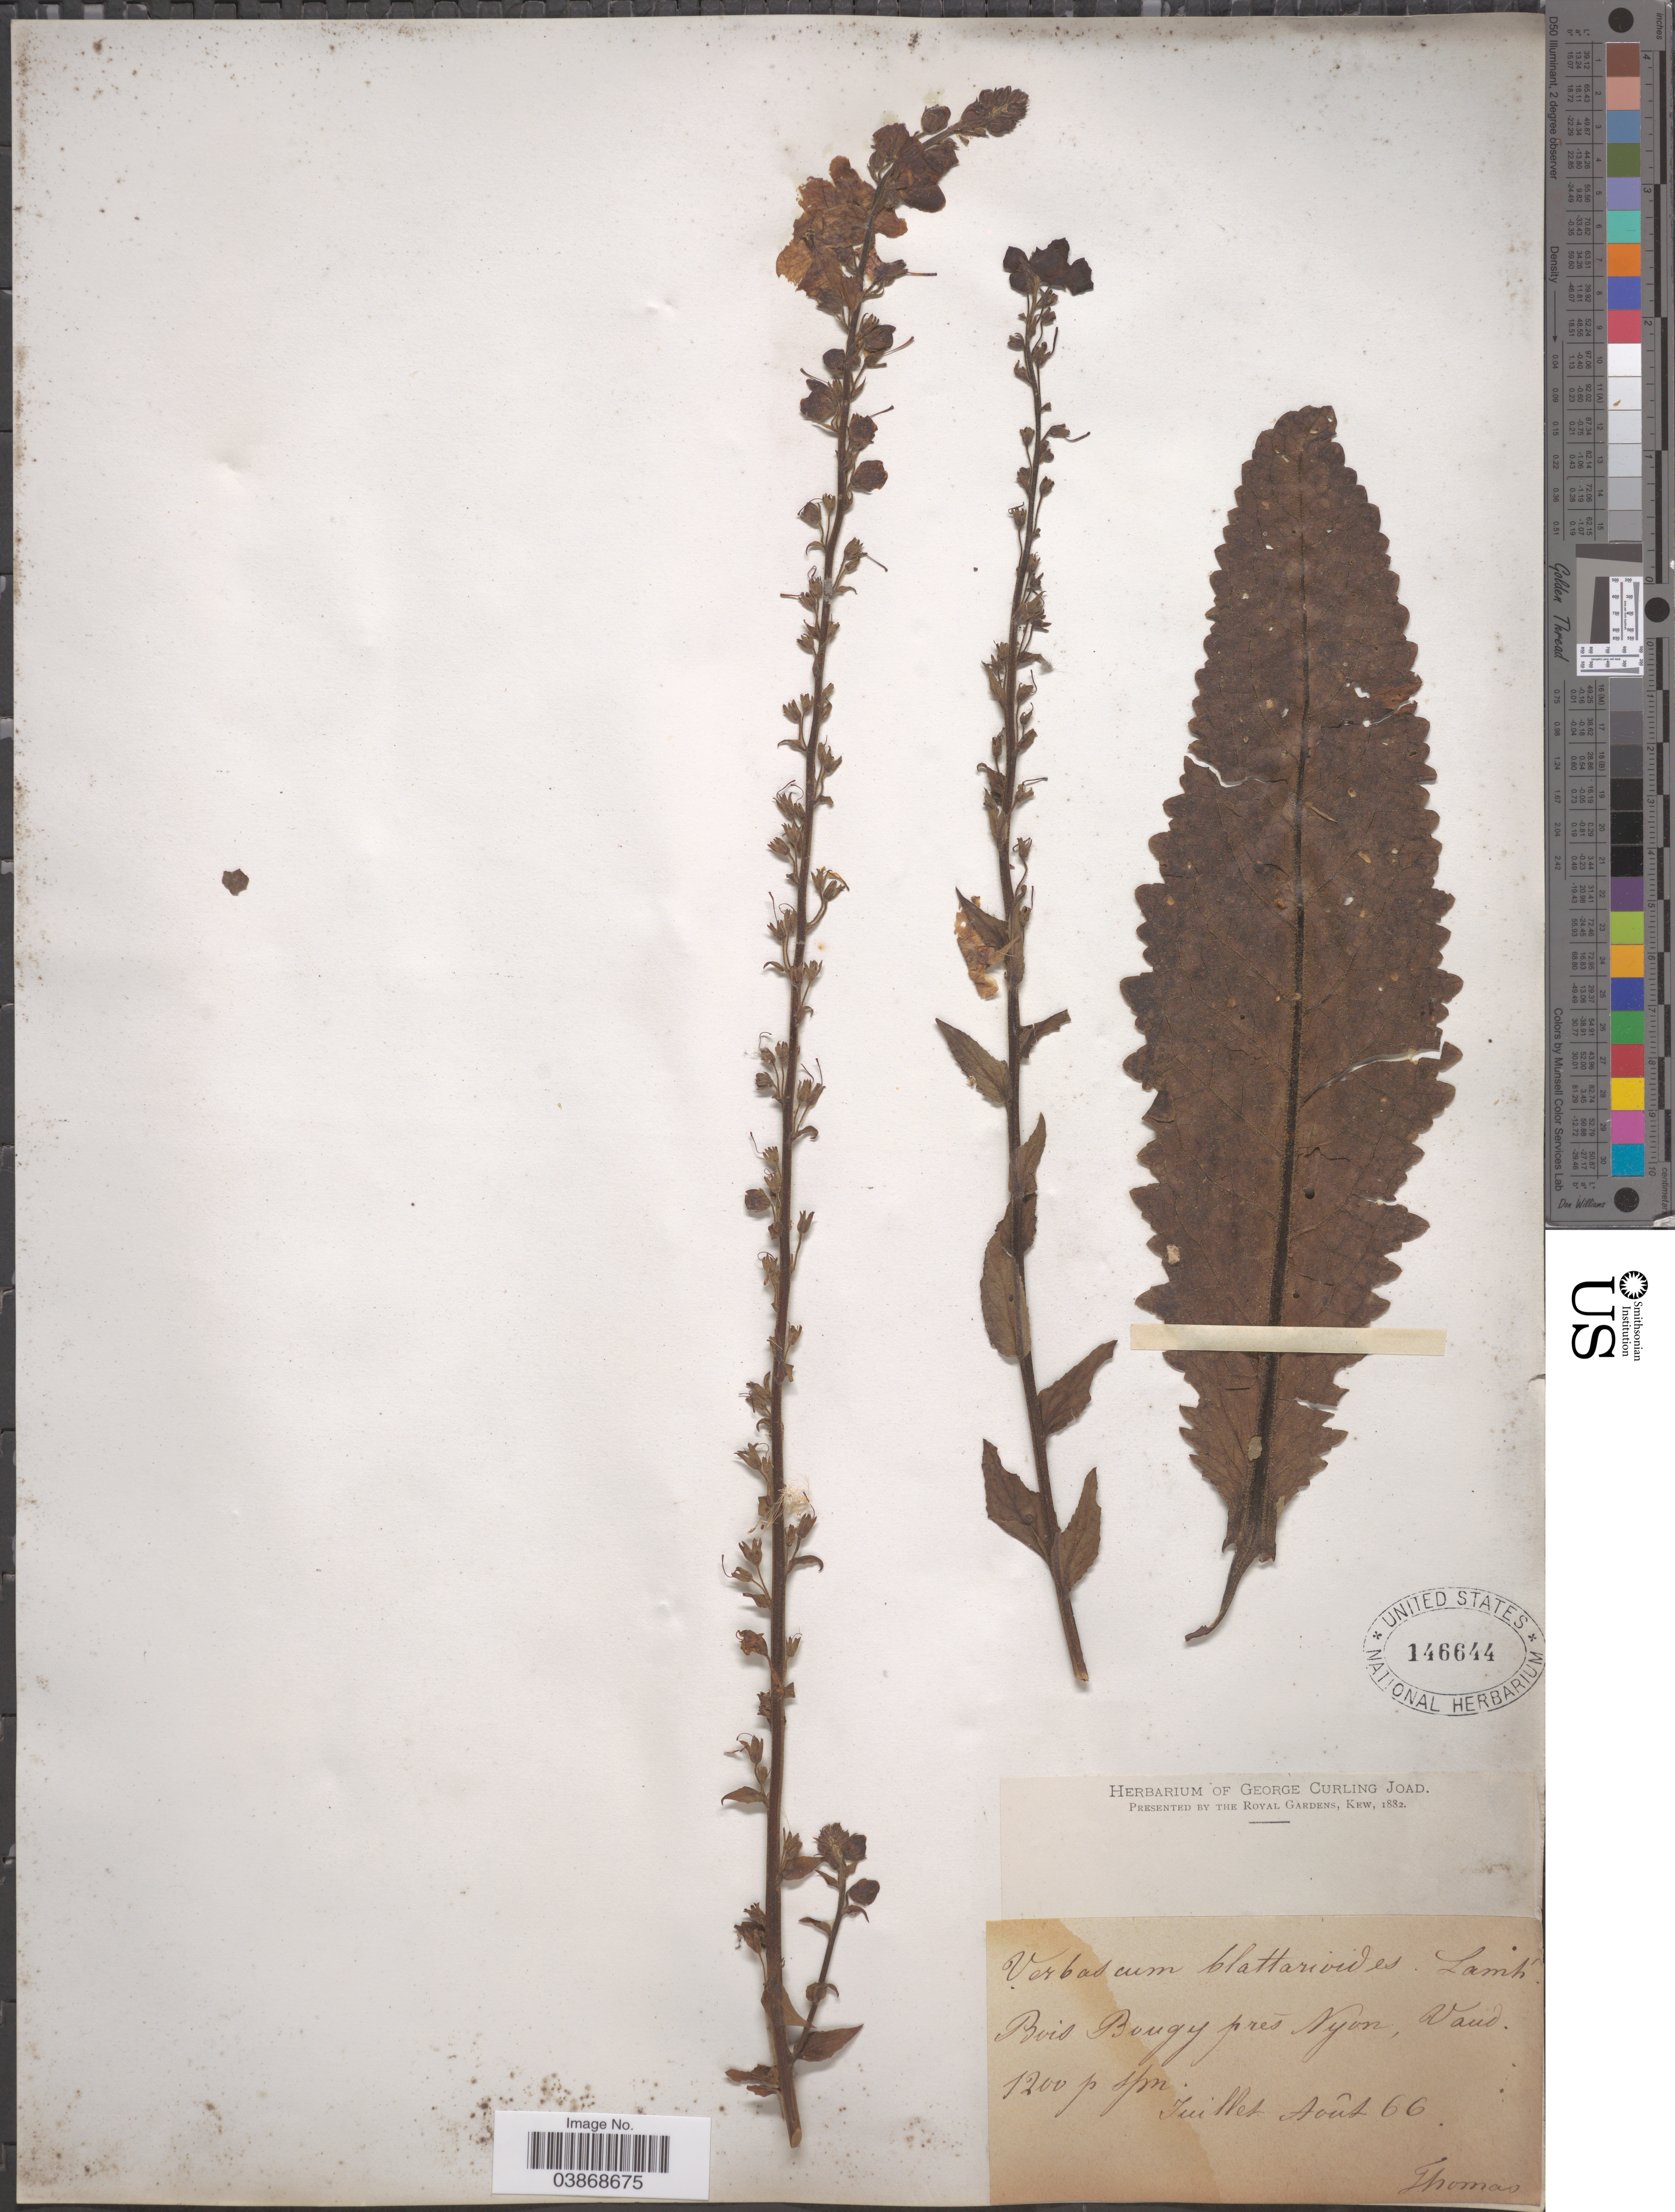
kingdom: Plantae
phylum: Tracheophyta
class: Magnoliopsida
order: Lamiales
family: Scrophulariaceae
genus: Verbascum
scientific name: Verbascum blattarioides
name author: Lam.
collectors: -- Thomas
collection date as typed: Transcribed d/m/y: /7/66 to /8/66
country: Switzerland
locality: Bois Bougy prés Nyon, Vaud.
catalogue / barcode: US 146644